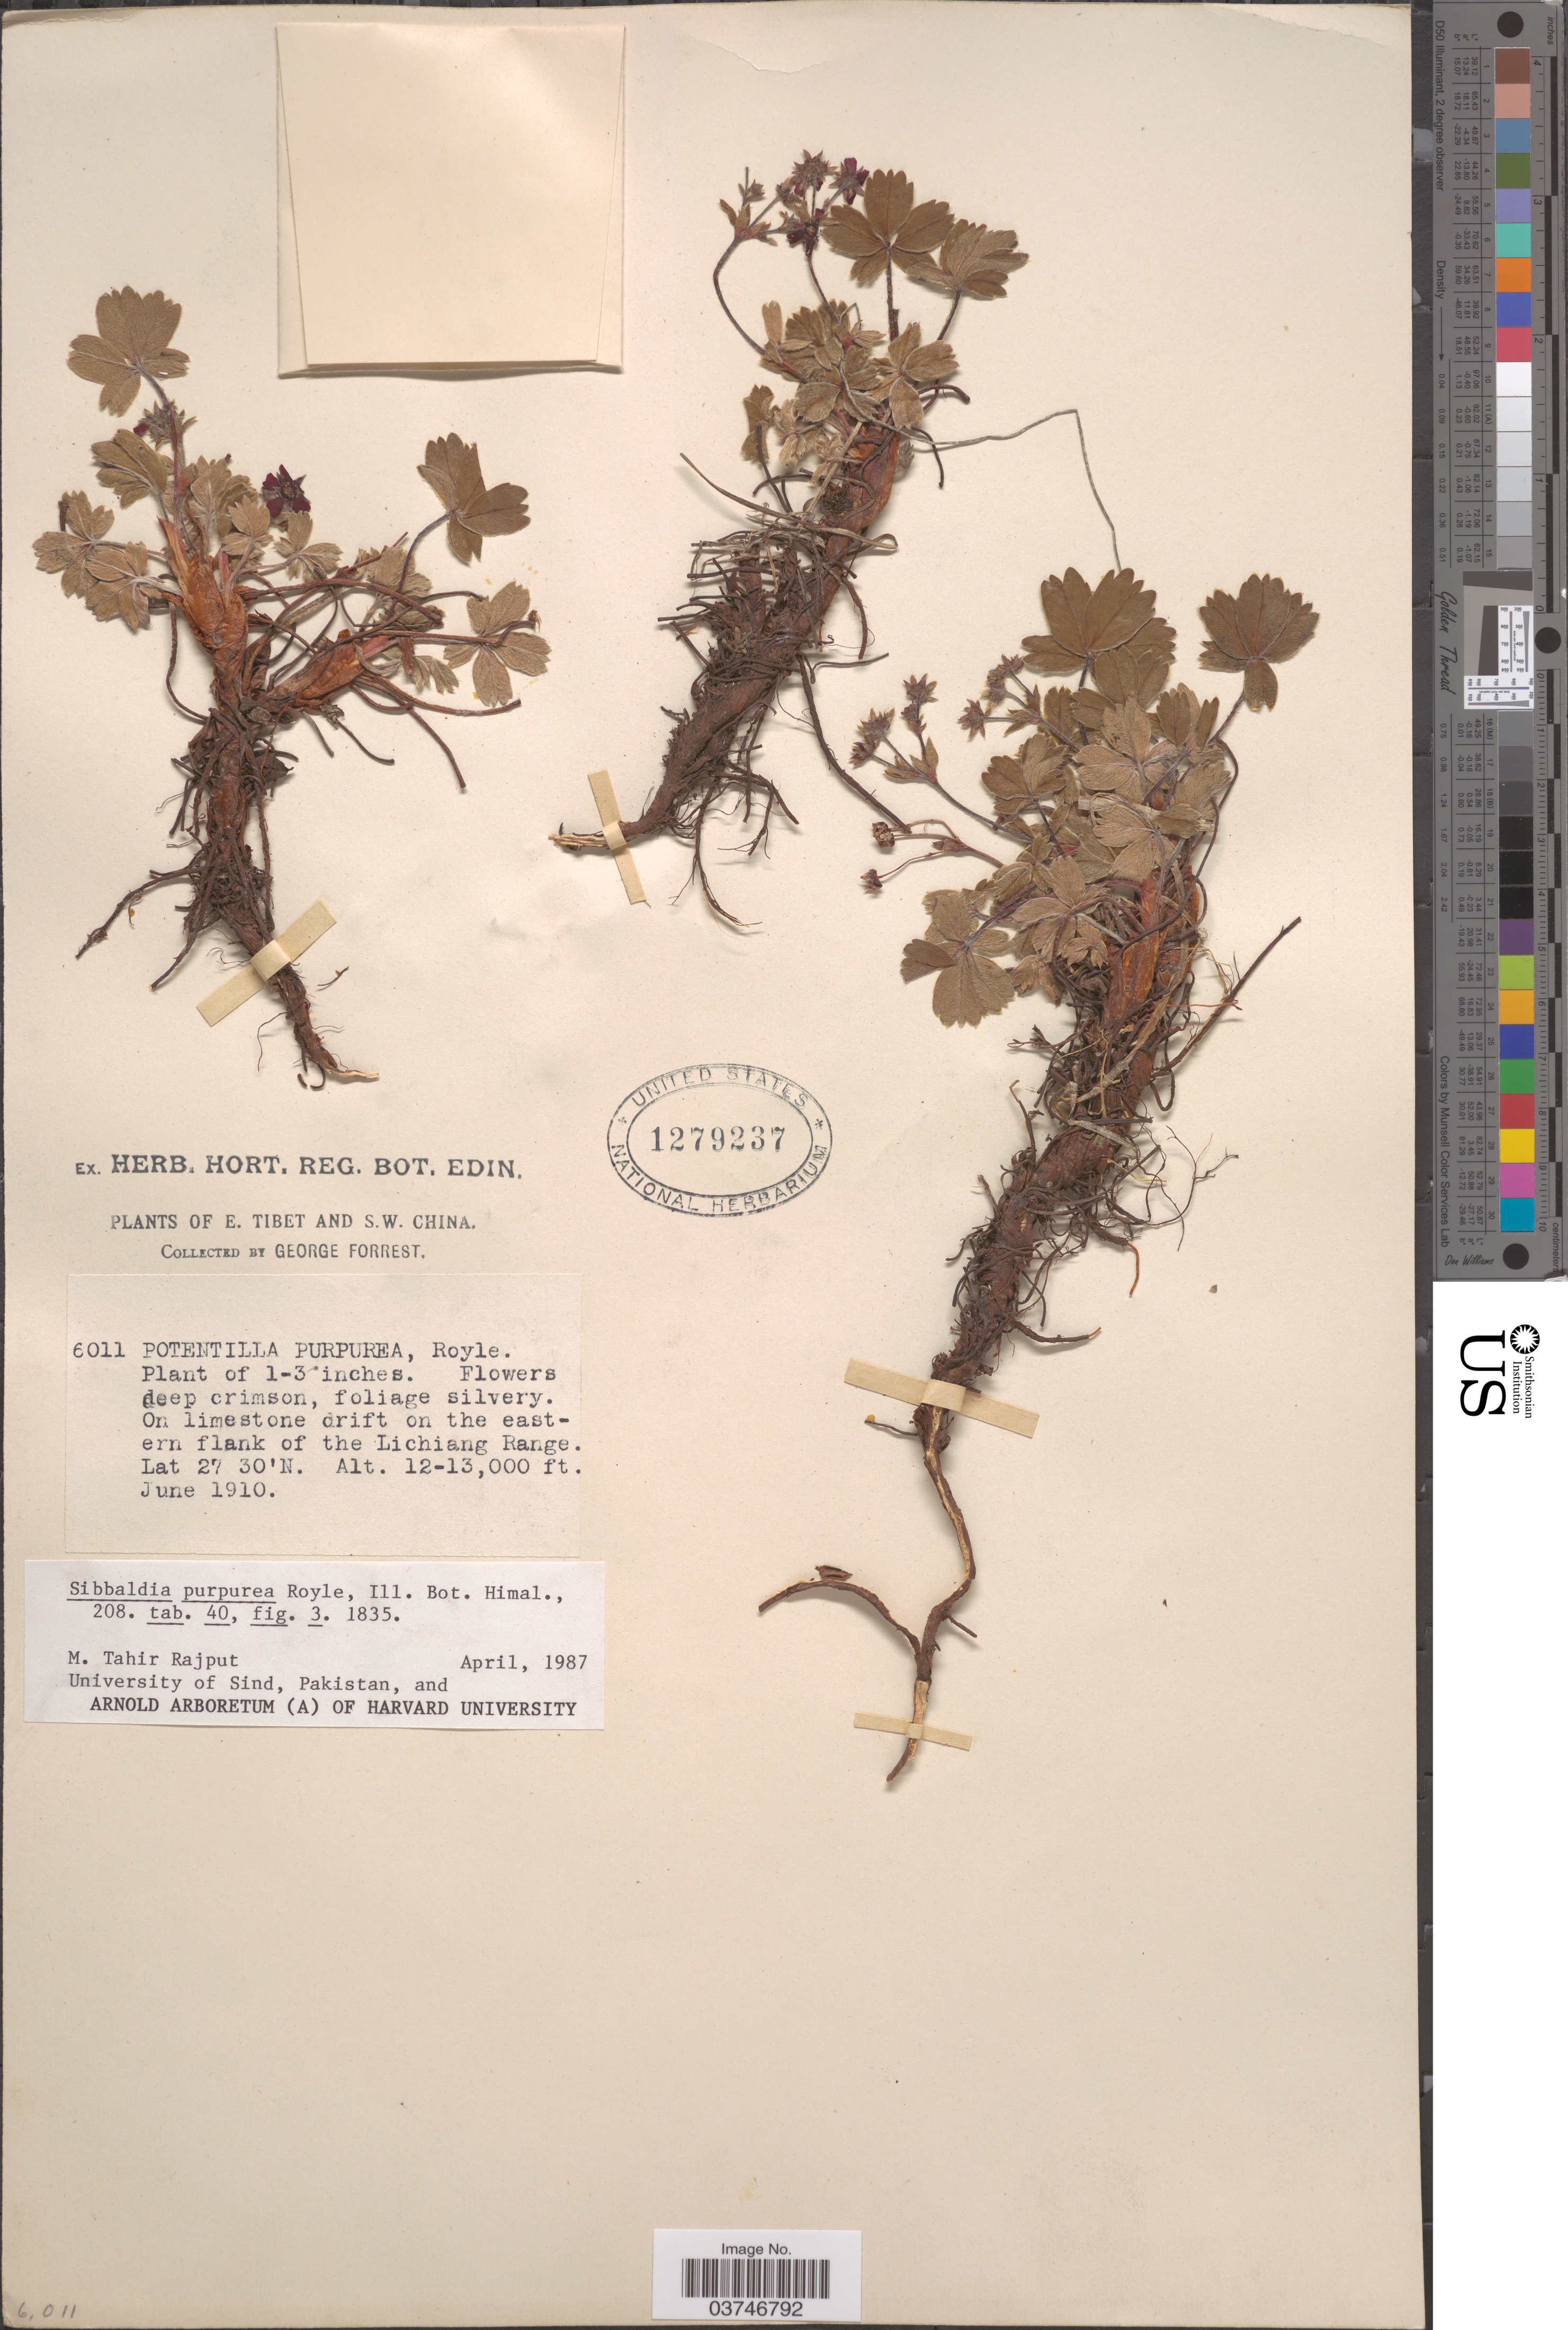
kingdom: Plantae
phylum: Tracheophyta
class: Magnoliopsida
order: Rosales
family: Rosaceae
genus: Sibbaldia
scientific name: Sibbaldia purpurea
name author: Royle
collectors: G. Forrest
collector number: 6011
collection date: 1910-06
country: China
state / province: Xizang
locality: E. Tibet and S.W. China. On limestone drift on the eastern flank of the Lichiang Range.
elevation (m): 3658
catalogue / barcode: US 1279237